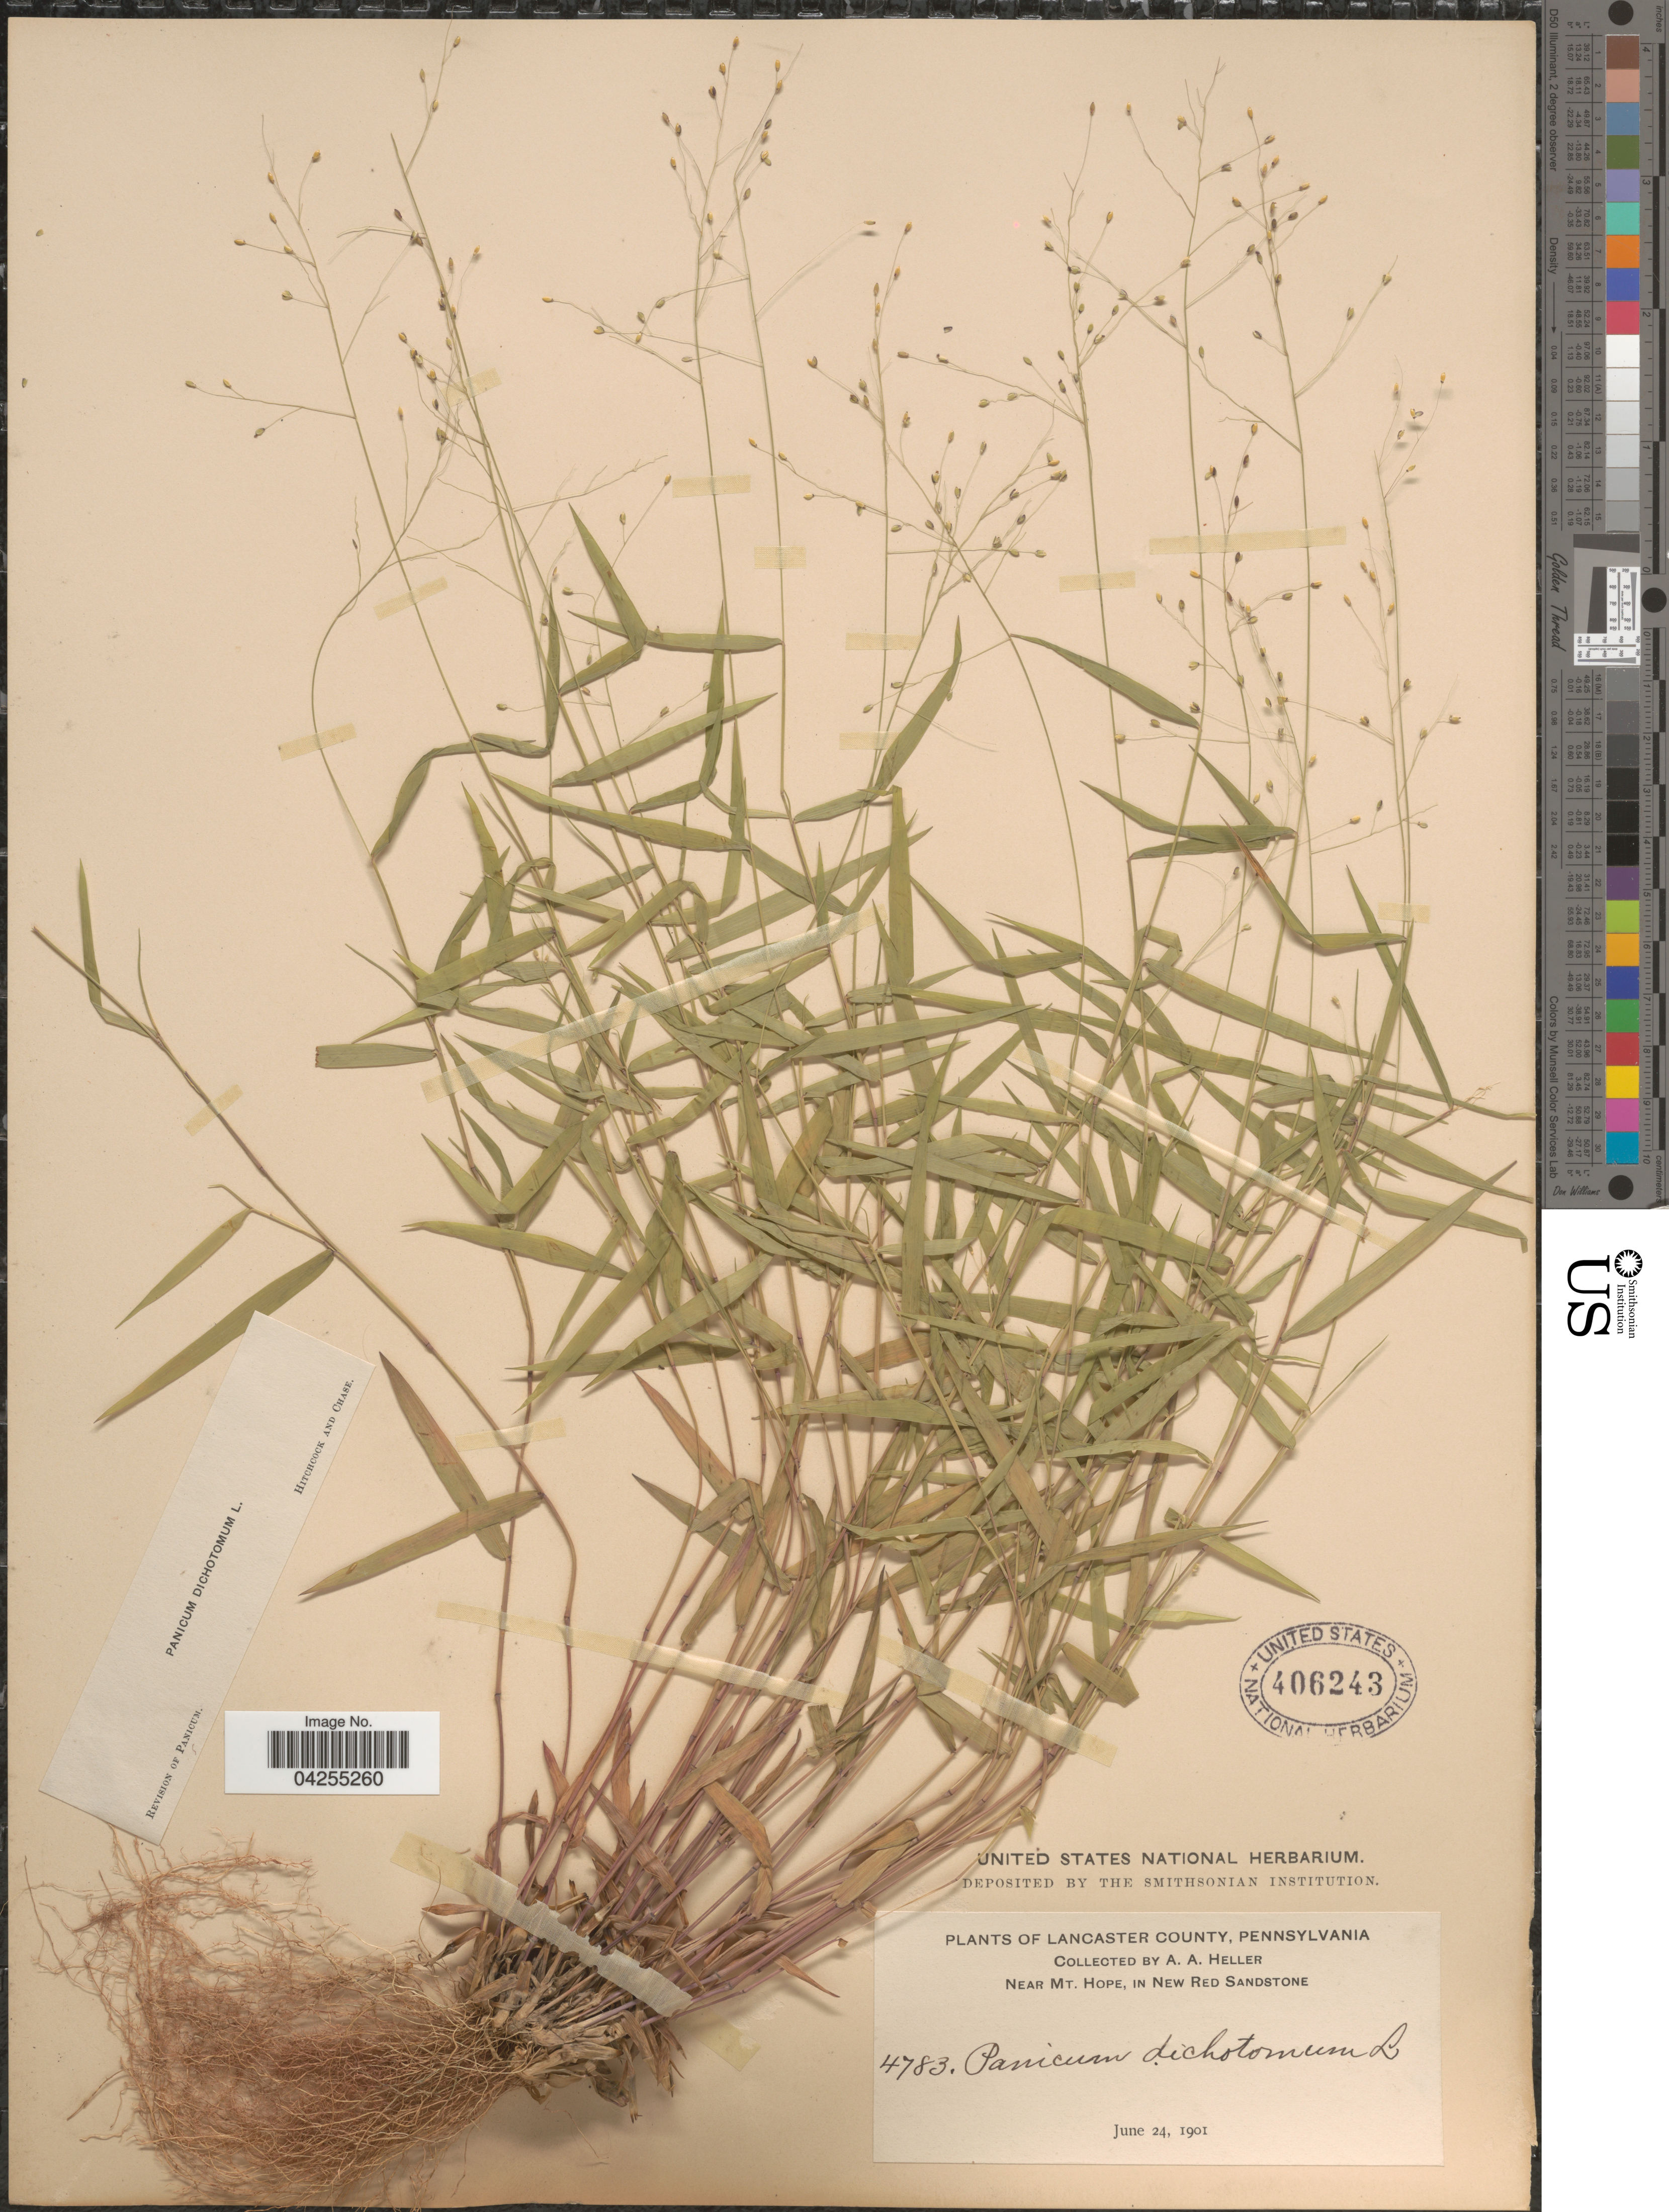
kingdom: Plantae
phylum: Tracheophyta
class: Liliopsida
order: Poales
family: Poaceae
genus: Dichanthelium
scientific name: Dichanthelium dichotomum var. dichotomum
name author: (L.) Gould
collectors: A. A. Heller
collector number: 4783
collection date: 1901-06-24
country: United States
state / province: Pennsylvania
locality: Lancaster County. Near Mt. Hope, In New Red Sandstone.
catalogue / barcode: US 406243